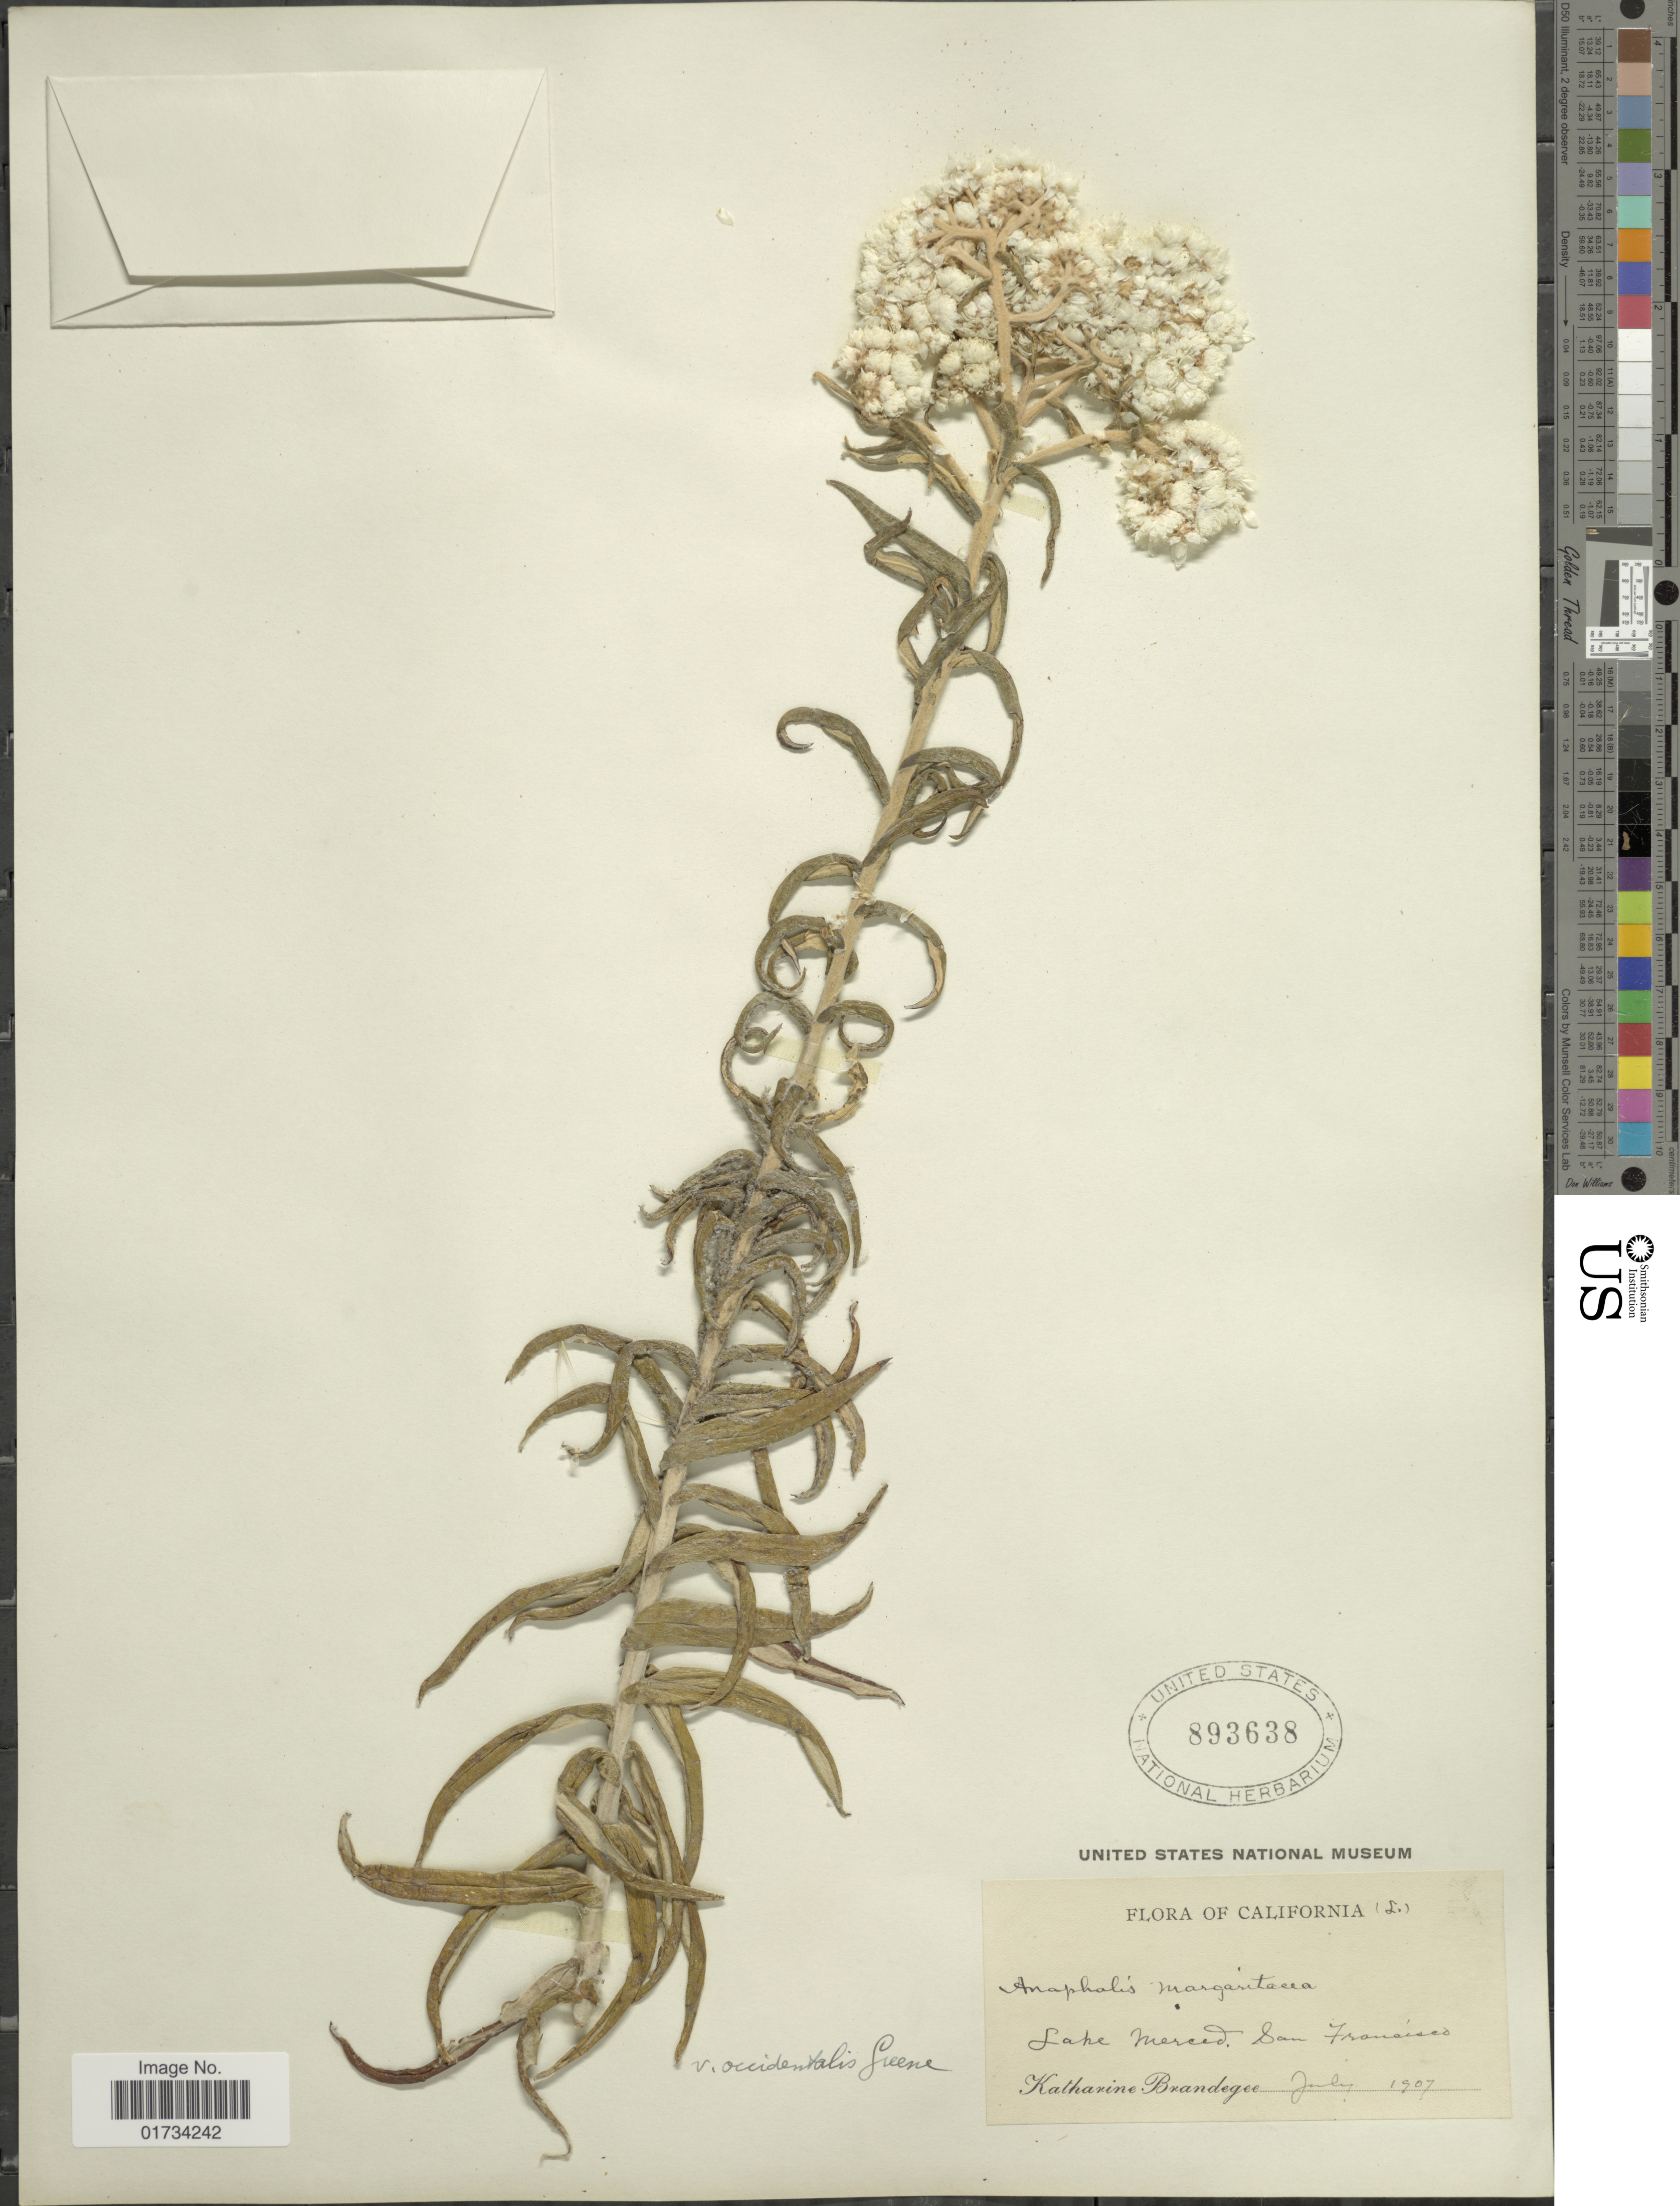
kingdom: Plantae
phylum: Tracheophyta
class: Magnoliopsida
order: Asterales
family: Asteraceae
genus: Anaphalis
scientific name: Anaphalis margaritacea var. occidentalis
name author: Greene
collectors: M. K. Brandegee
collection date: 1907-07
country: United States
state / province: California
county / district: San Francisco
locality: Lake Merced, San Francisco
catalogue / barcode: US 893638